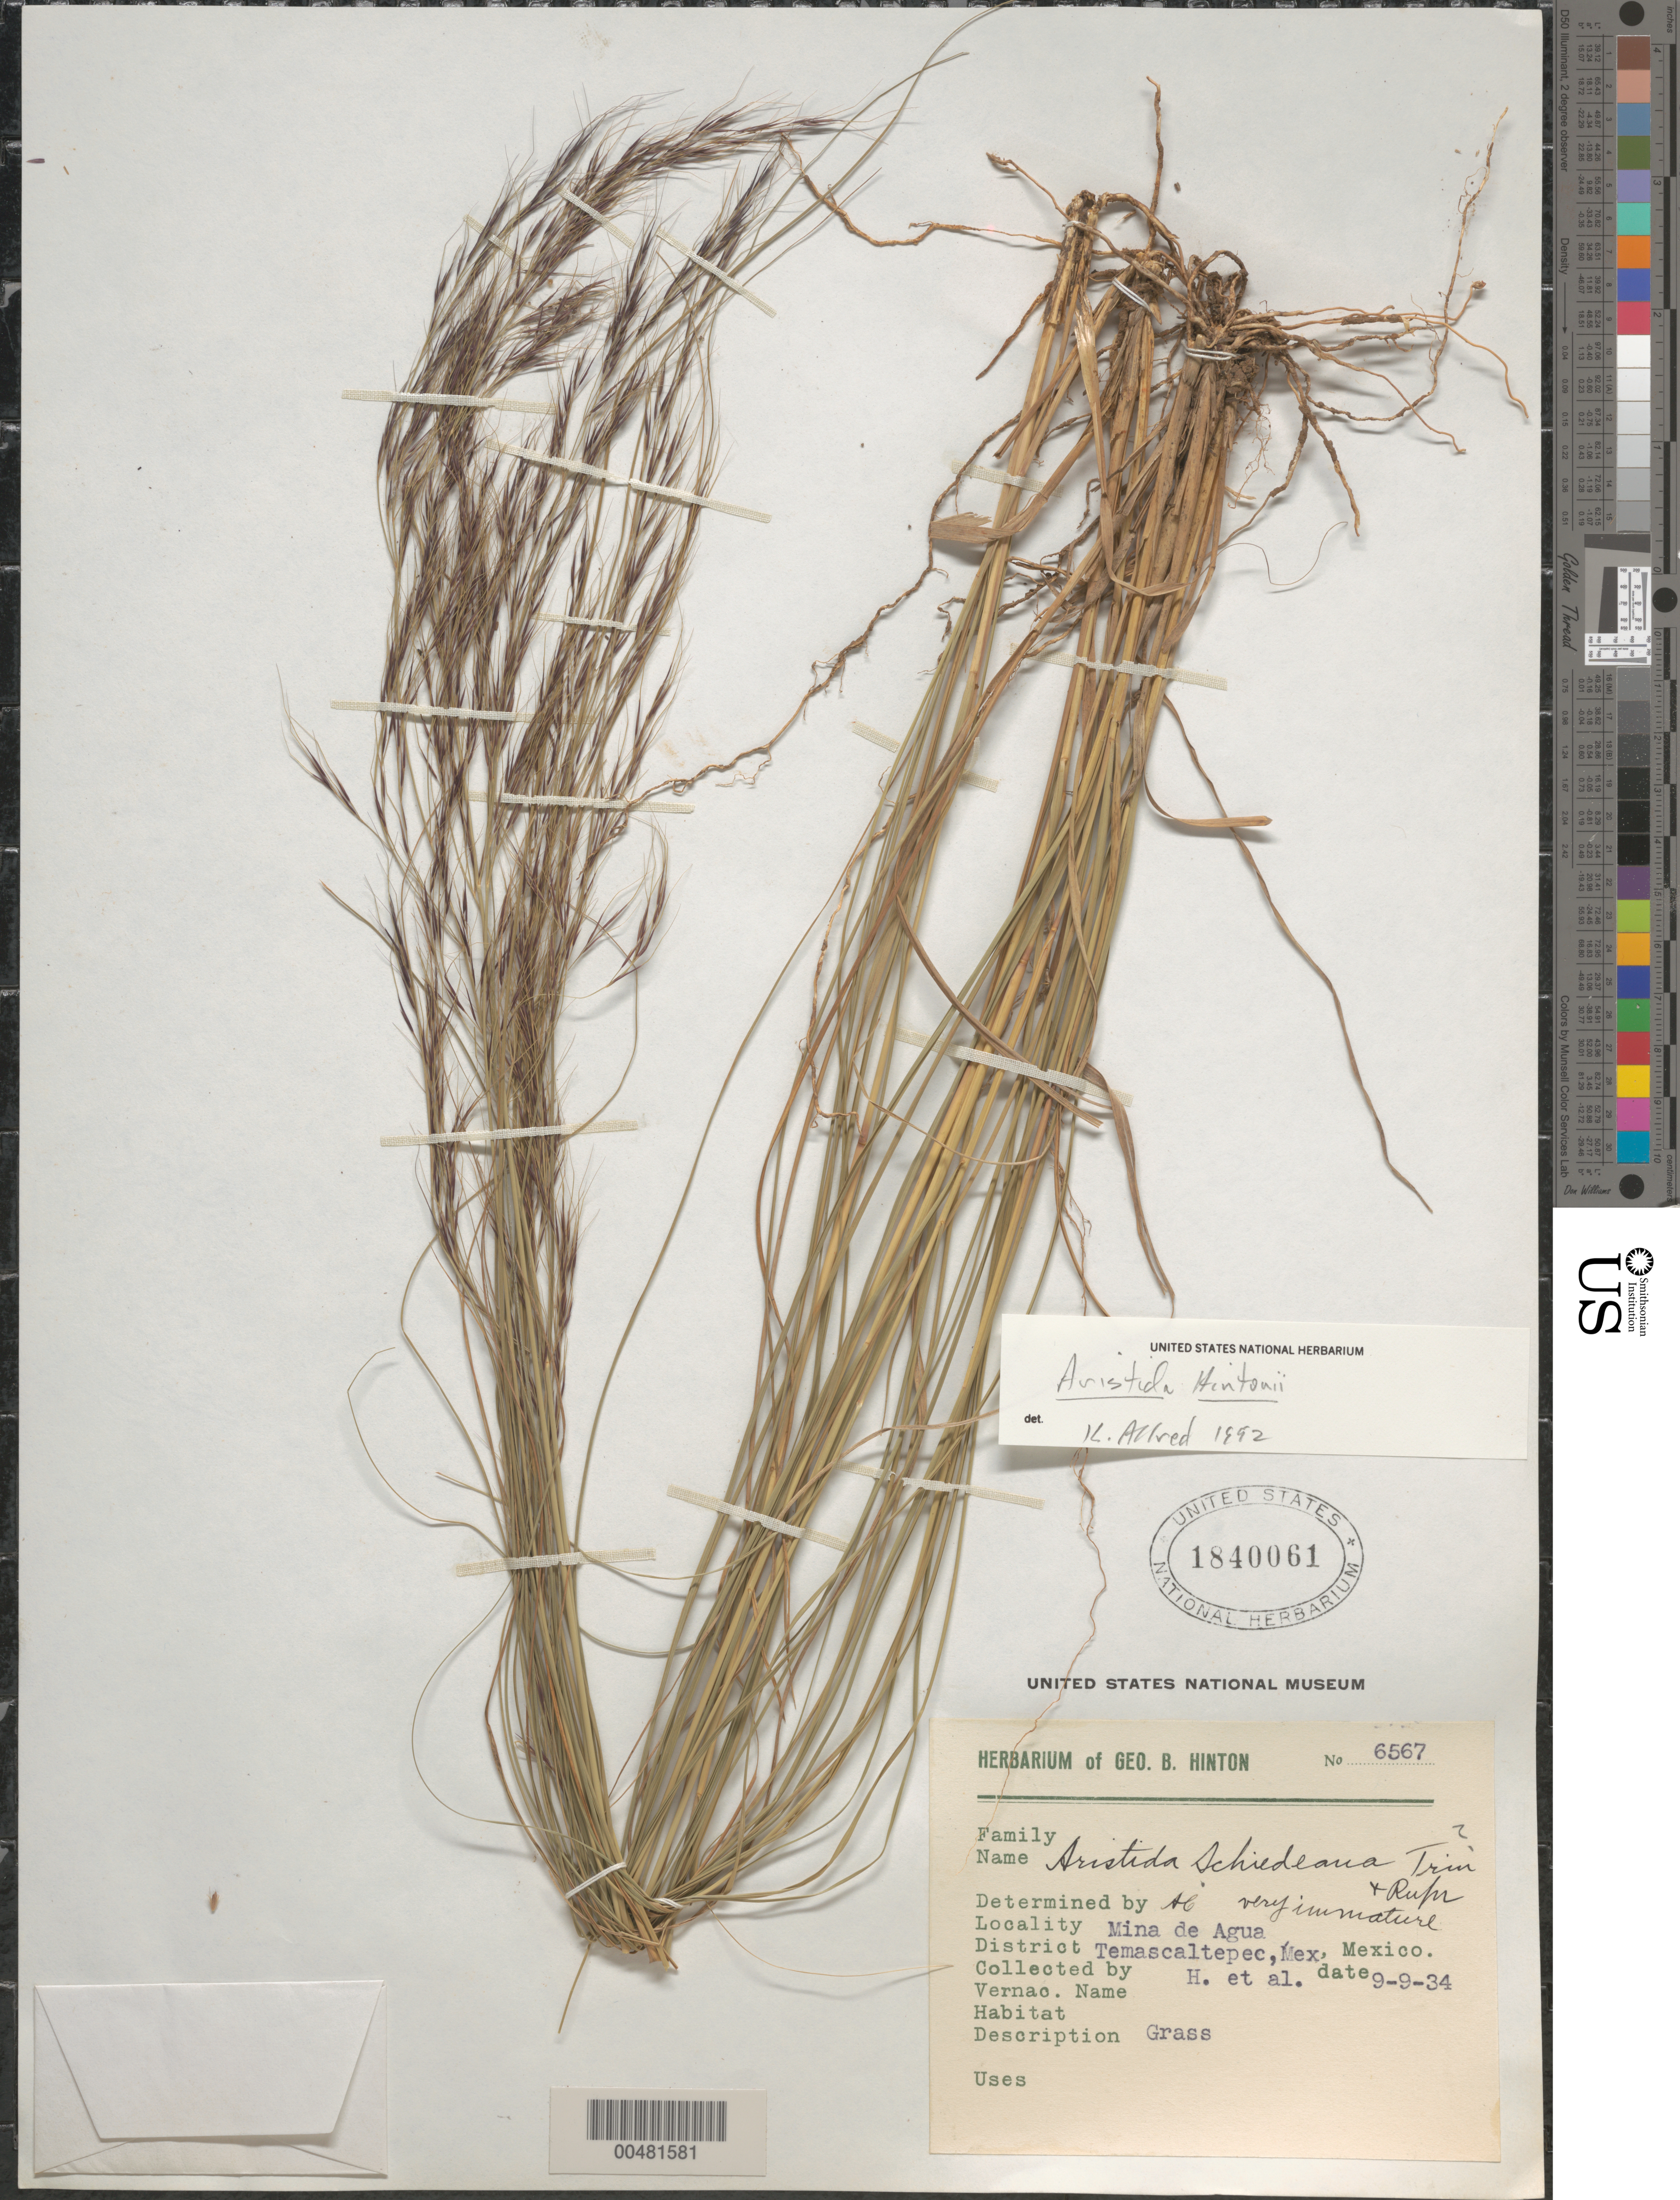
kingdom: Plantae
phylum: Tracheophyta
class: Liliopsida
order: Poales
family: Poaceae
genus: Aristida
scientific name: Aristida hintonii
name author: Hitchc.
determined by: Allred, K.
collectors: G. B. Hinton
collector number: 6567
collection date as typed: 9 Sep 1934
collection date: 1934-09-09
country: Mexico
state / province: México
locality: Temascaltepec Dist, Mina de Agua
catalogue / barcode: US 1840061